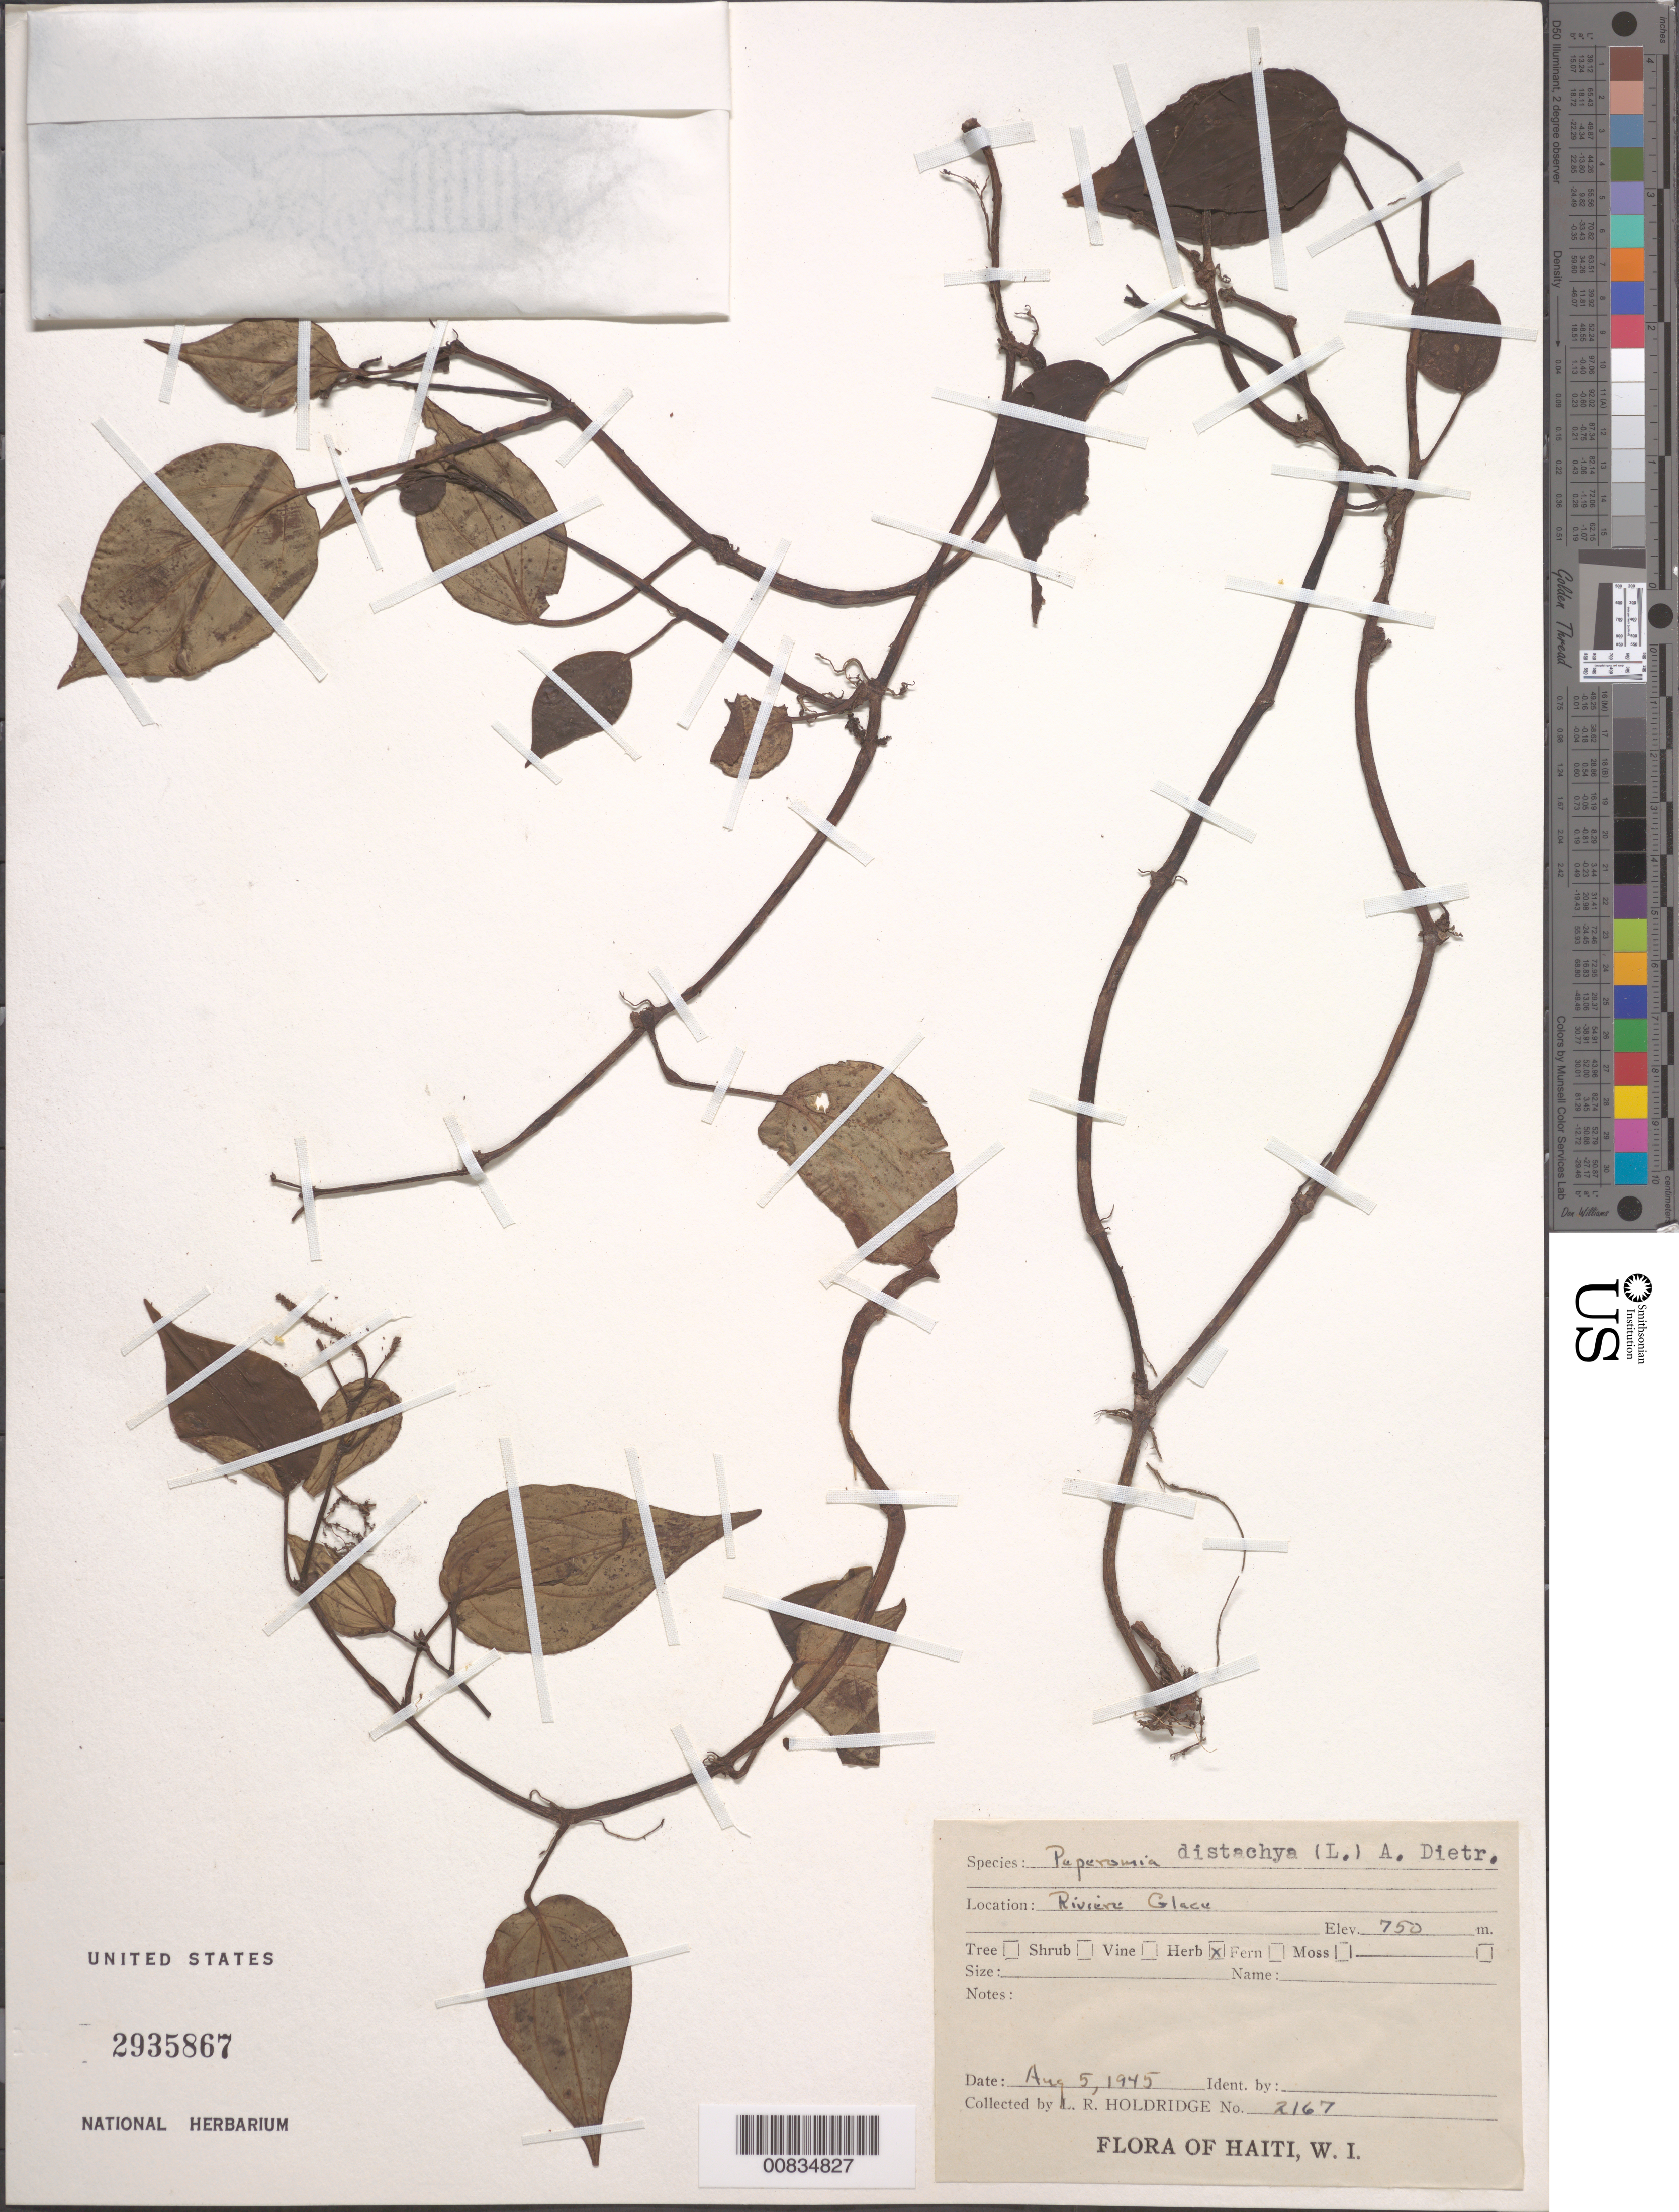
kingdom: Plantae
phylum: Tracheophyta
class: Magnoliopsida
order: Piperales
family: Piperaceae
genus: Peperomia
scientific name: Peperomia distachya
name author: (L.) A. Dietr.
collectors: L. Holdridge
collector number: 2167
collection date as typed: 05 Aug 1945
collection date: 1945-08-05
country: Haiti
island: Hispaniola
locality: Riviére Glace.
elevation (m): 750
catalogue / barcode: US 2935867